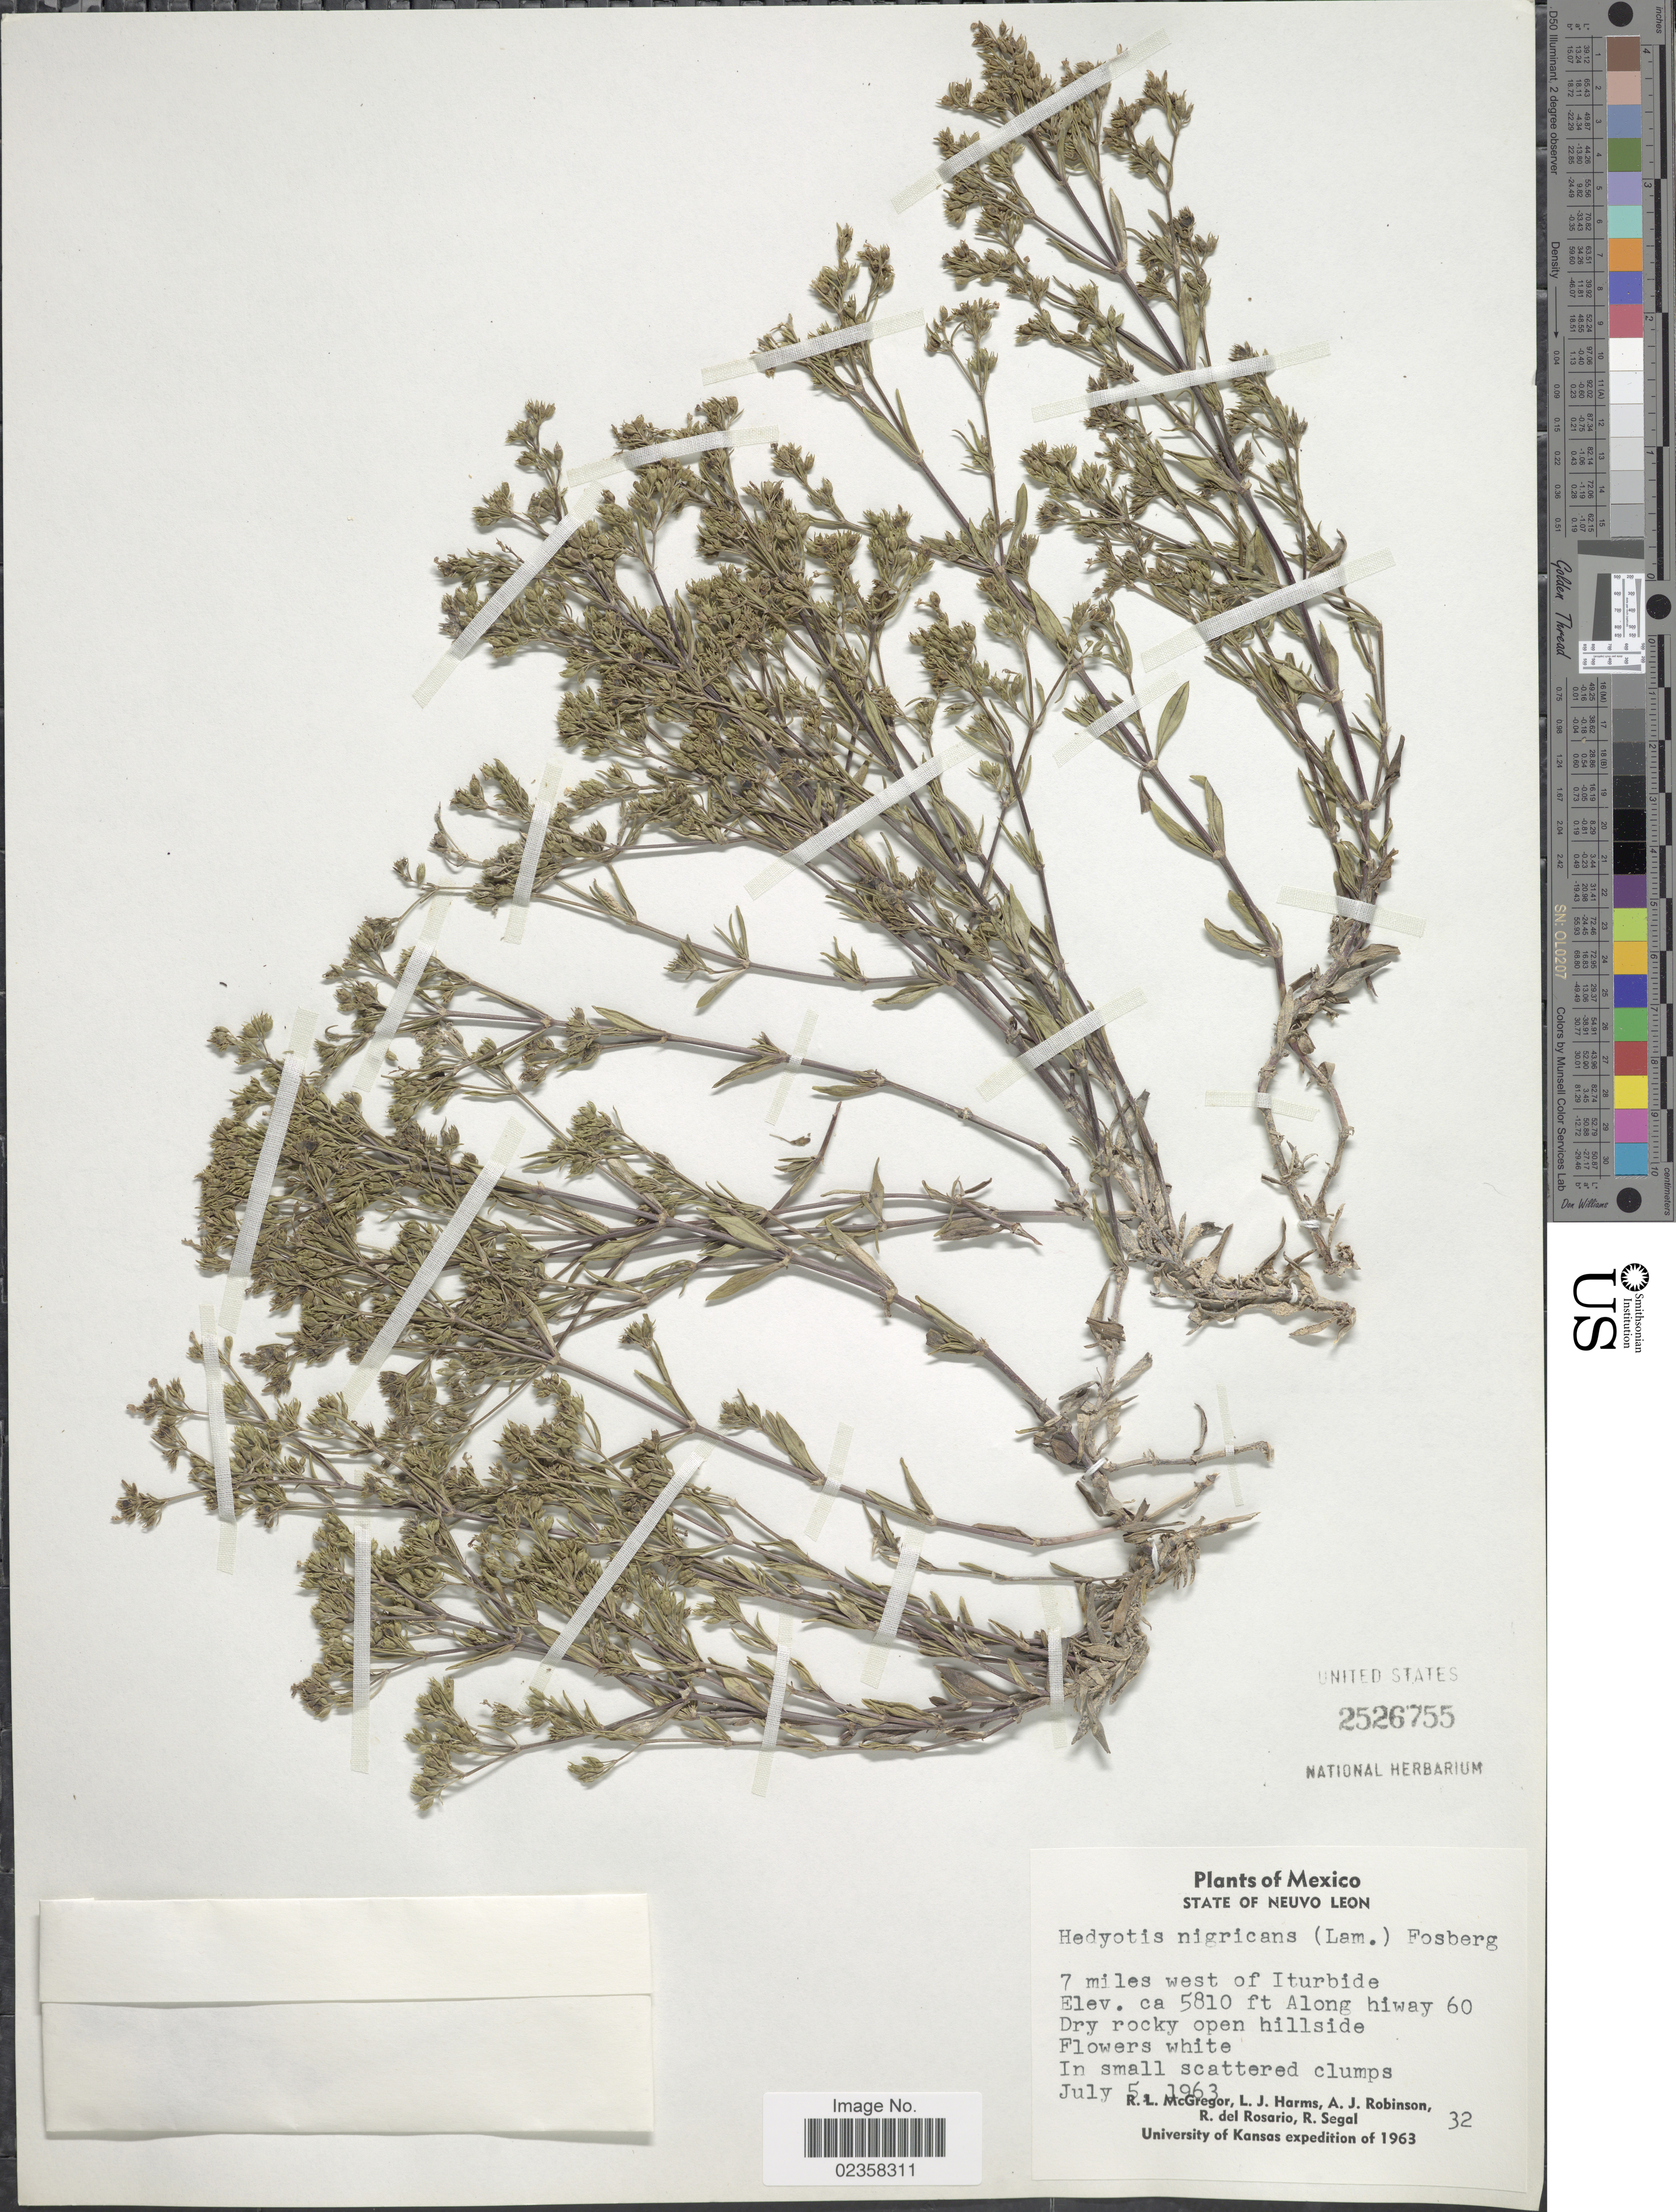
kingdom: Plantae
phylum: Tracheophyta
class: Magnoliopsida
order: Gentianales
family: Rubiaceae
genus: Houstonia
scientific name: Houstonia nigricans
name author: (Lam.) Fernald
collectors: R. McGregor, L. Harms, A. J. Robinson, R. del Rosario & R. Segal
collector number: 32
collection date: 1963-07-05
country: Mexico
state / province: Nuevo León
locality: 7 miles west of Iturbide, along hiway 60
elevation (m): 1771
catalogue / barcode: US 2526755